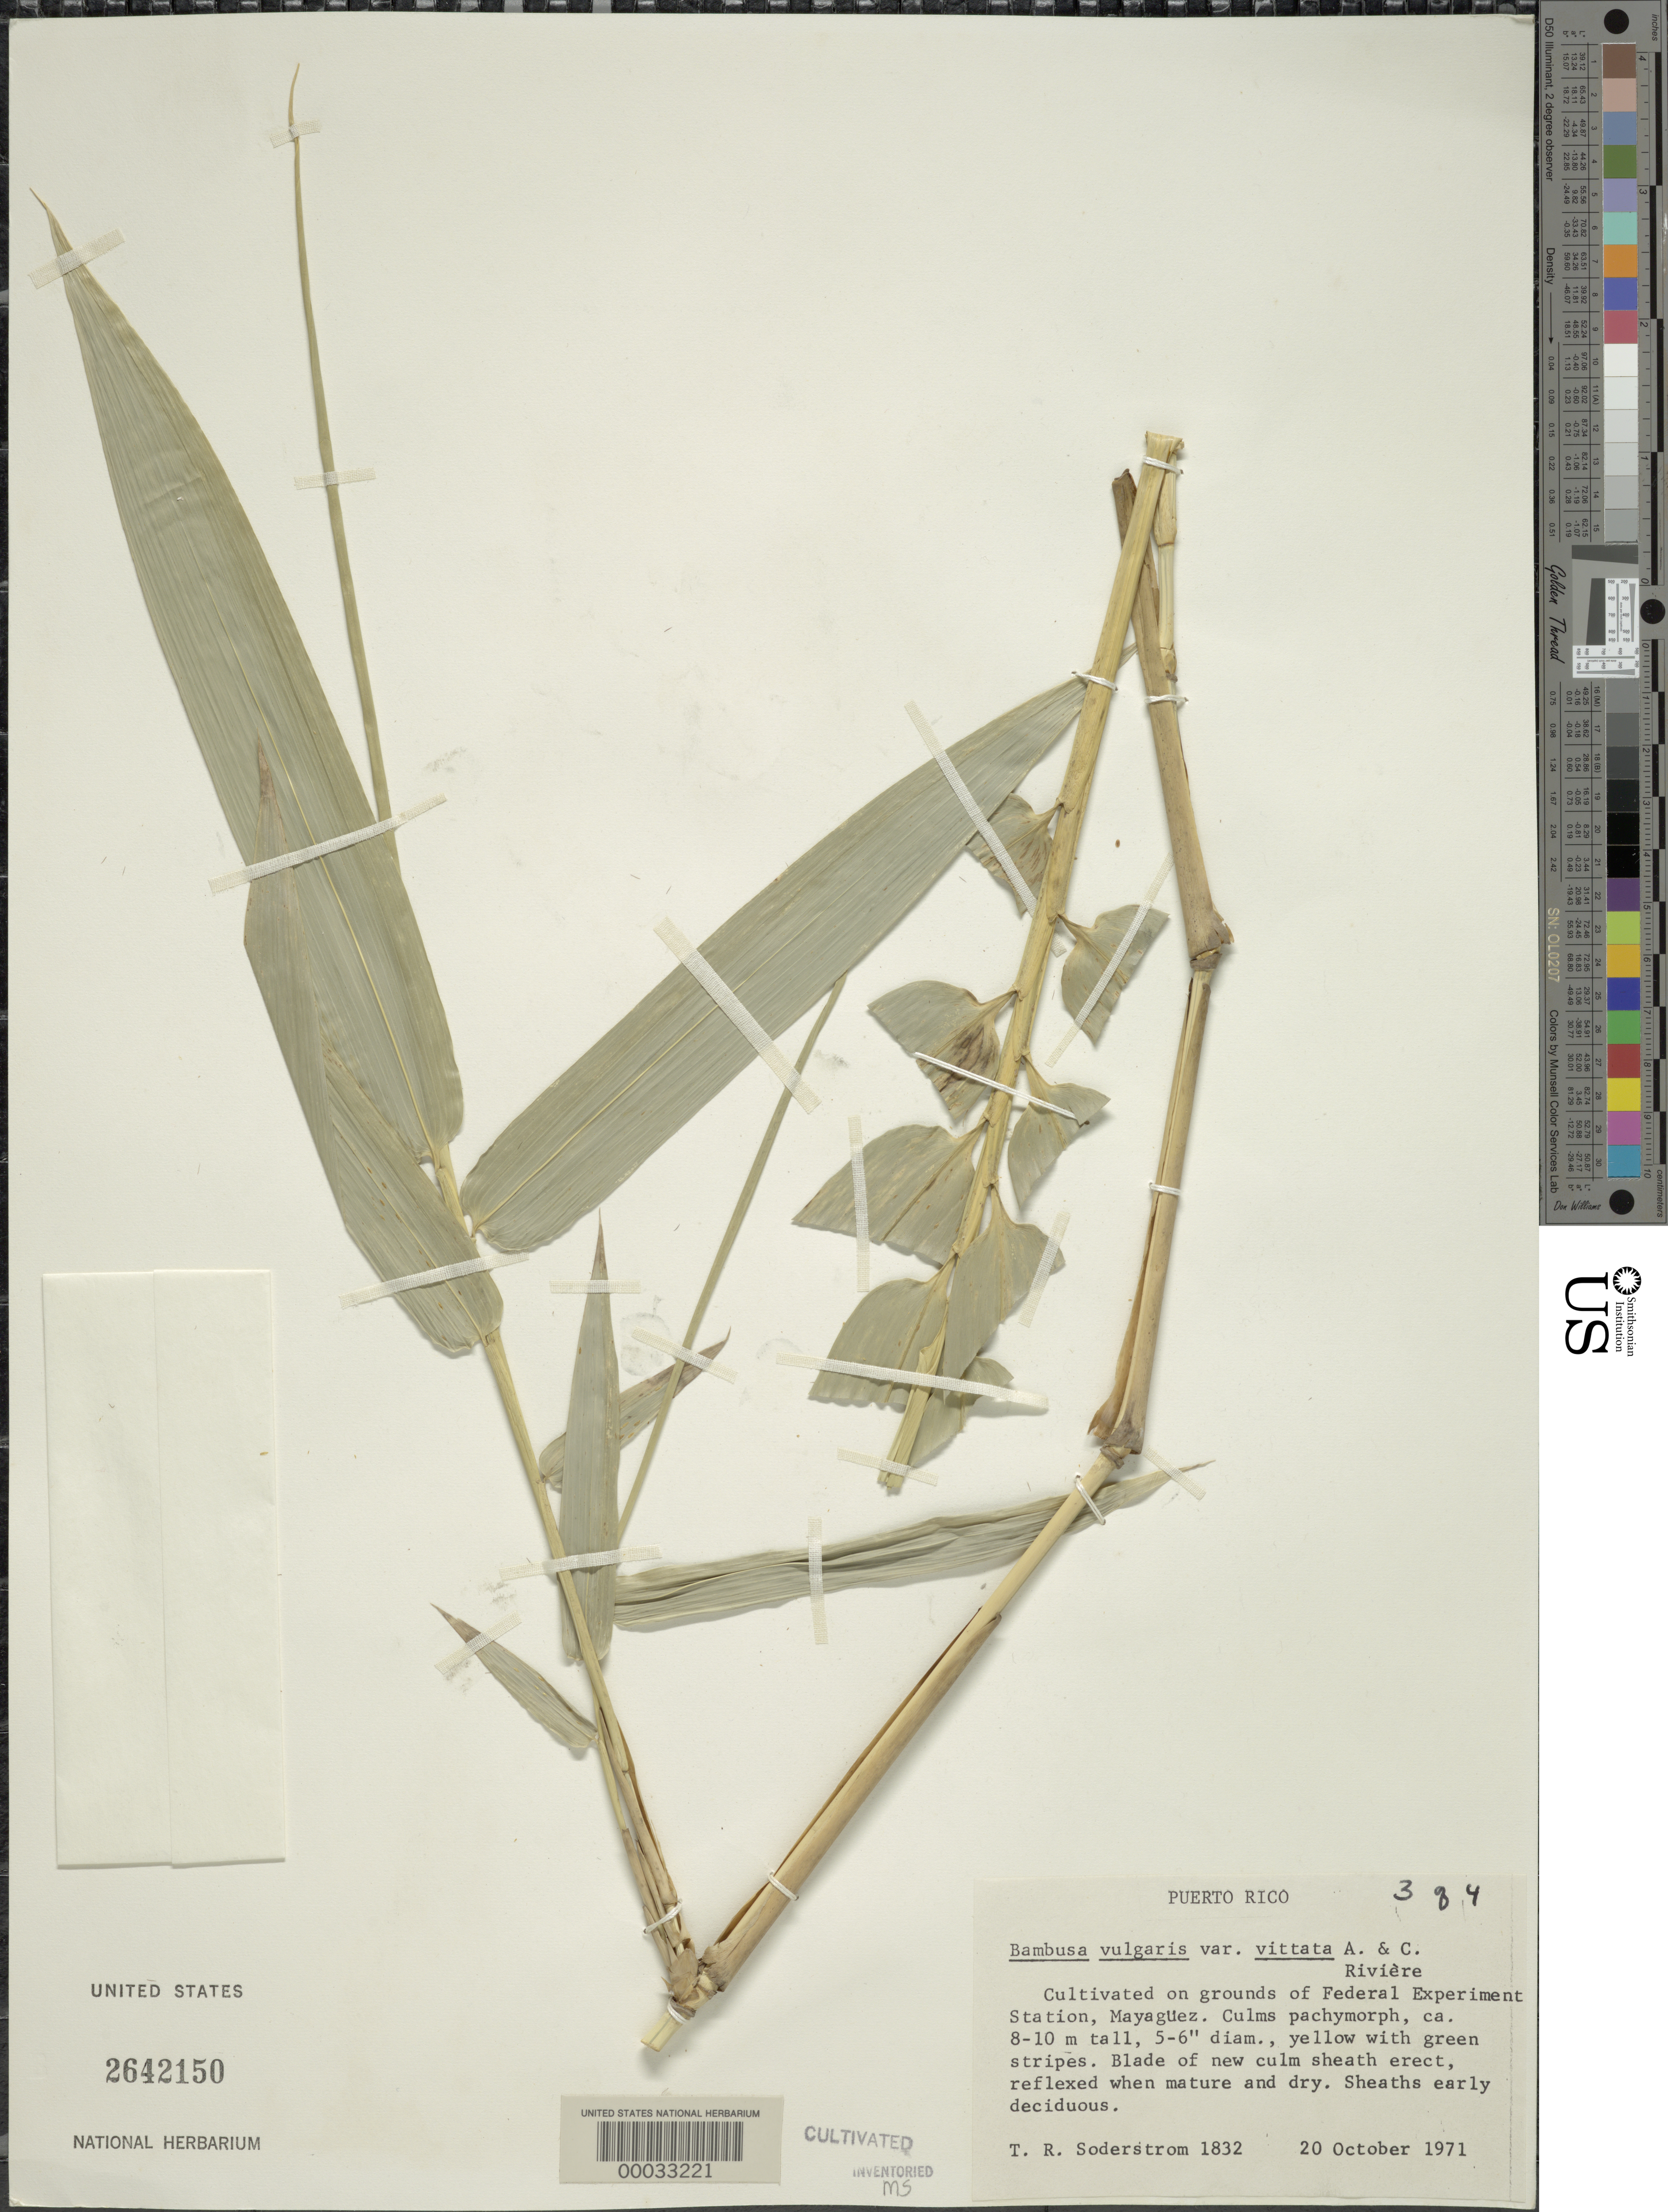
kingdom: Plantae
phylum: Tracheophyta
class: Liliopsida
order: Poales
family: Poaceae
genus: Bambusa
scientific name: Bambusa vulgaris var. vittata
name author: (Rivière & C. Rivière) McClure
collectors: T. R. Soderstrom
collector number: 1832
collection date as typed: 20 Oct 1971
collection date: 1971-10-20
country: Puerto Rico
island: Greater Antilles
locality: Federal Experimental Station-Mayaguez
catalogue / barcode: US 2642150